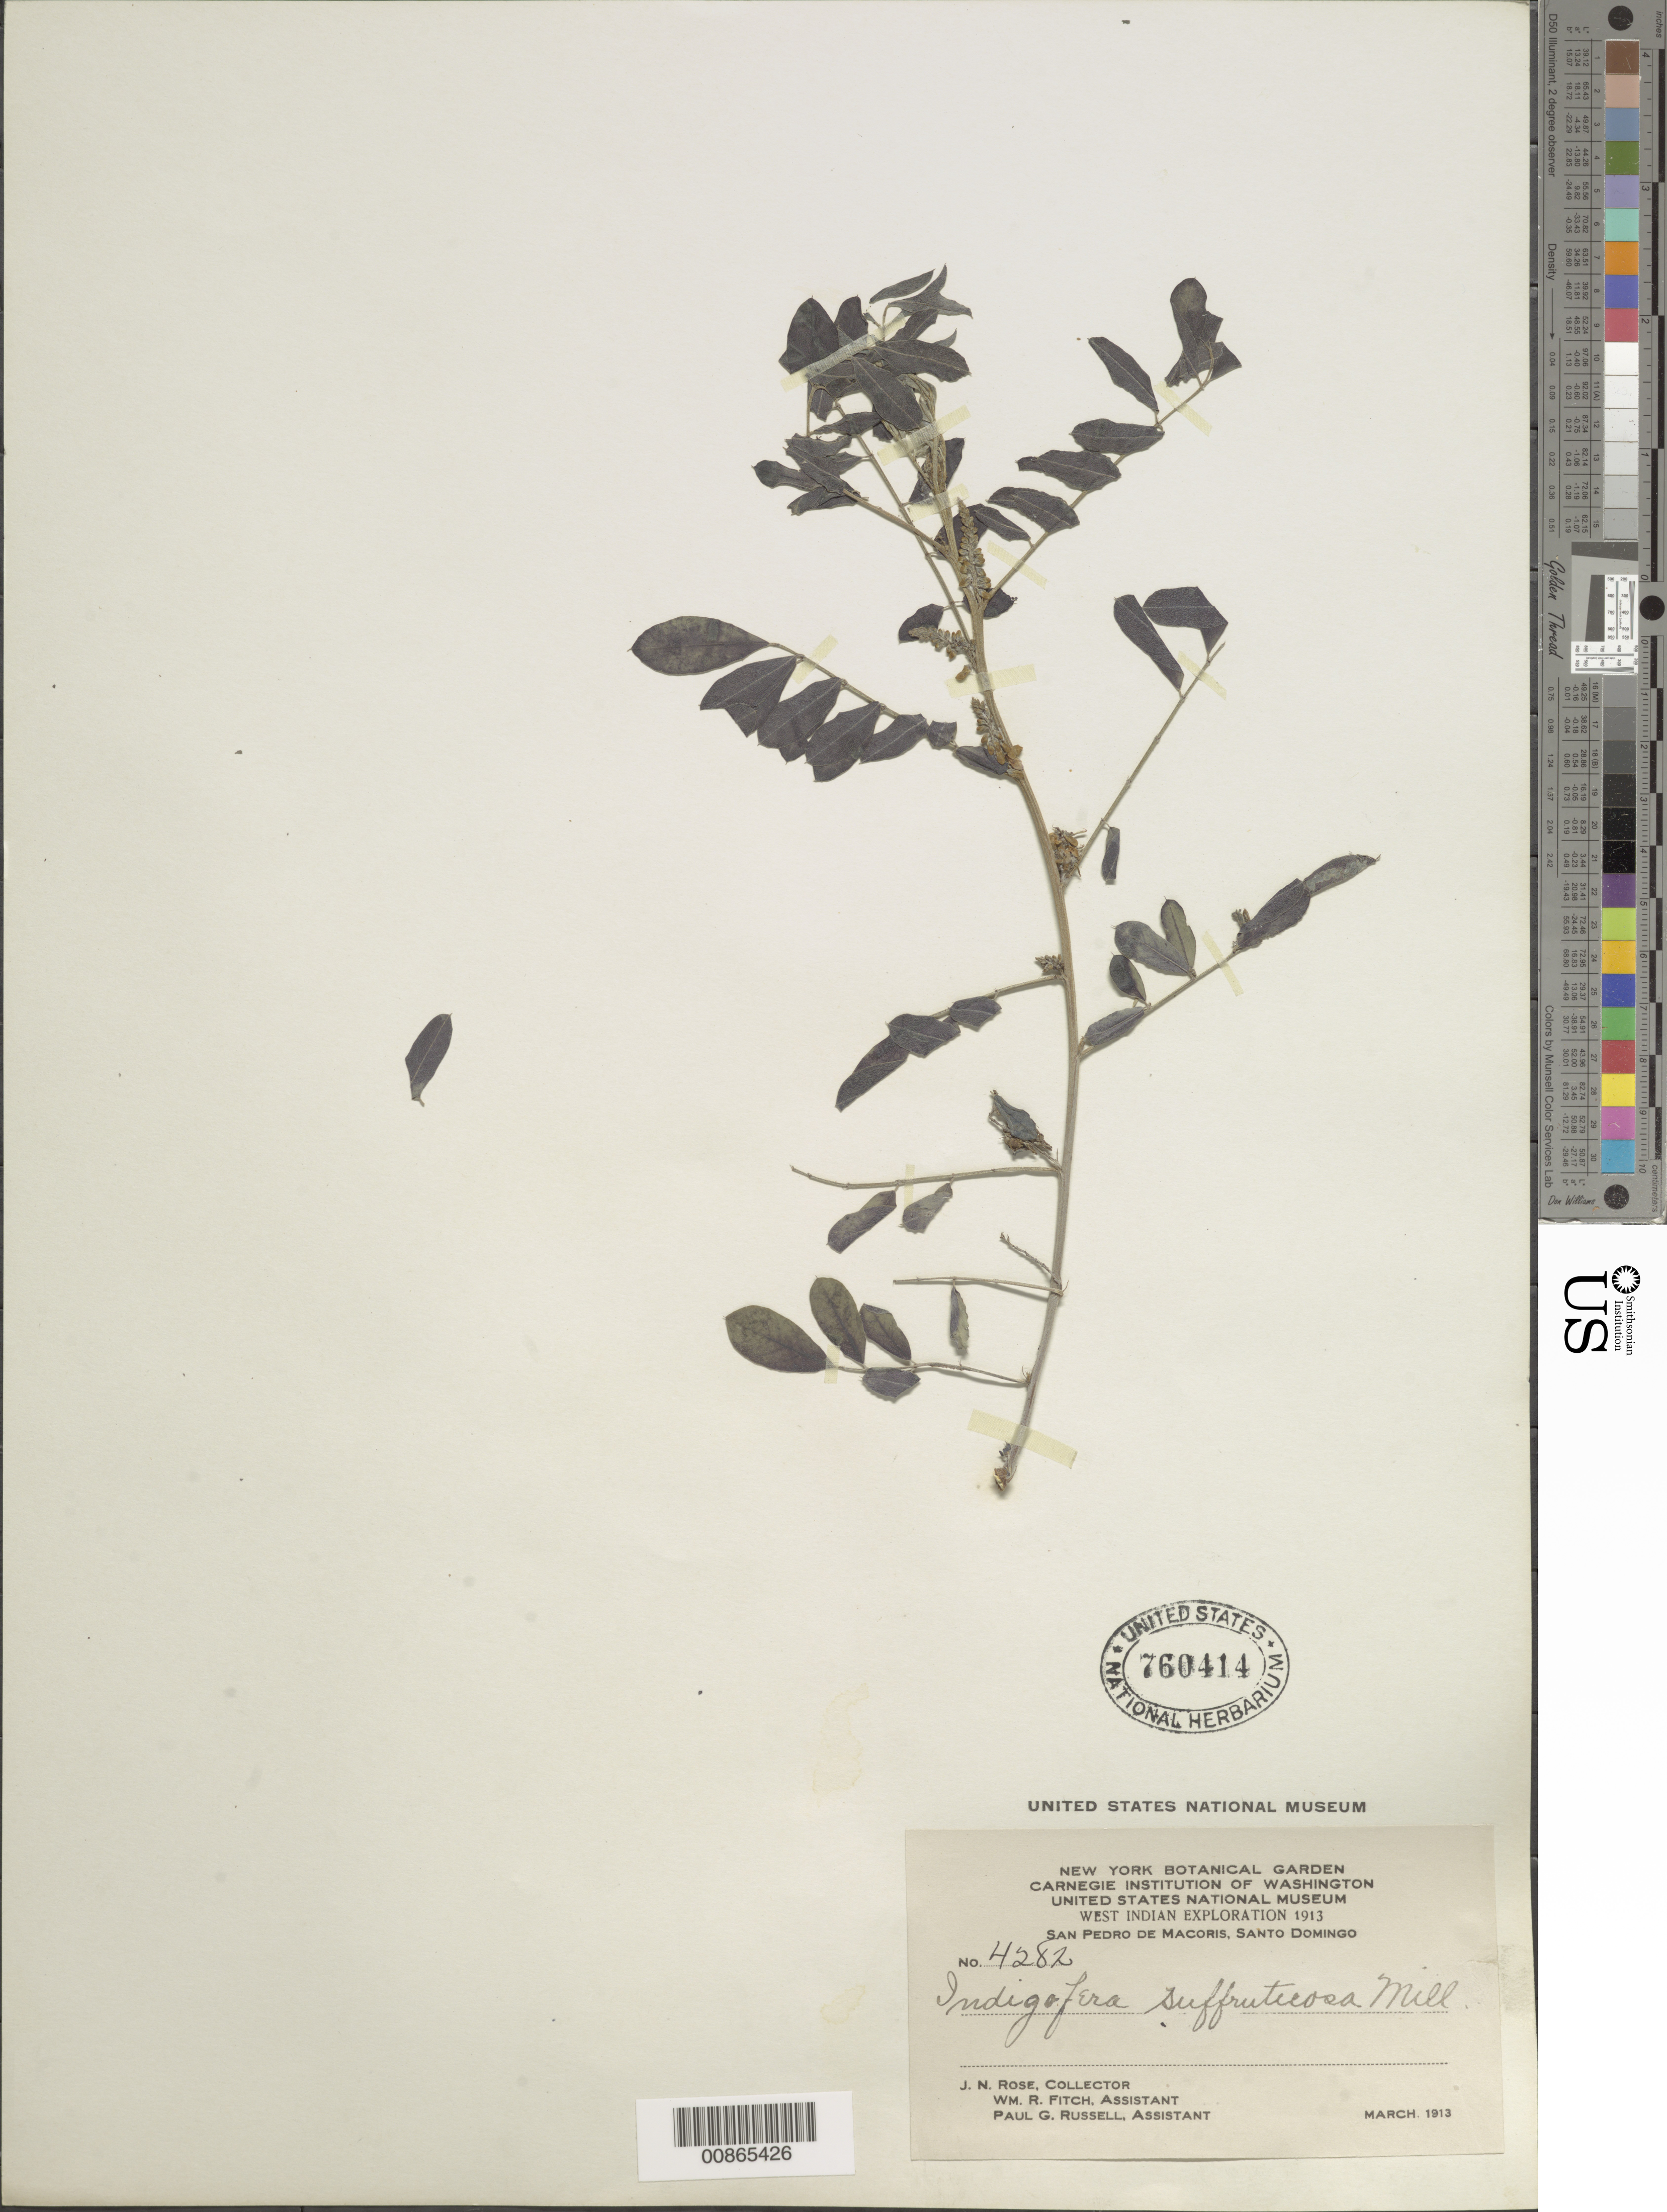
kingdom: Plantae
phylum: Tracheophyta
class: Magnoliopsida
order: Fabales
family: Fabaceae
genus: Indigofera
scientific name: Indigofera suffruticosa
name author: Mill.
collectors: J. N. Rose, W. R. Fitch & P. G. Russell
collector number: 4282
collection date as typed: Mar 1913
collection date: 1913-03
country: Dominican Republic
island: Hispaniola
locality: San Pedro de Macoris, Santo Domingo.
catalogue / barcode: US 760414